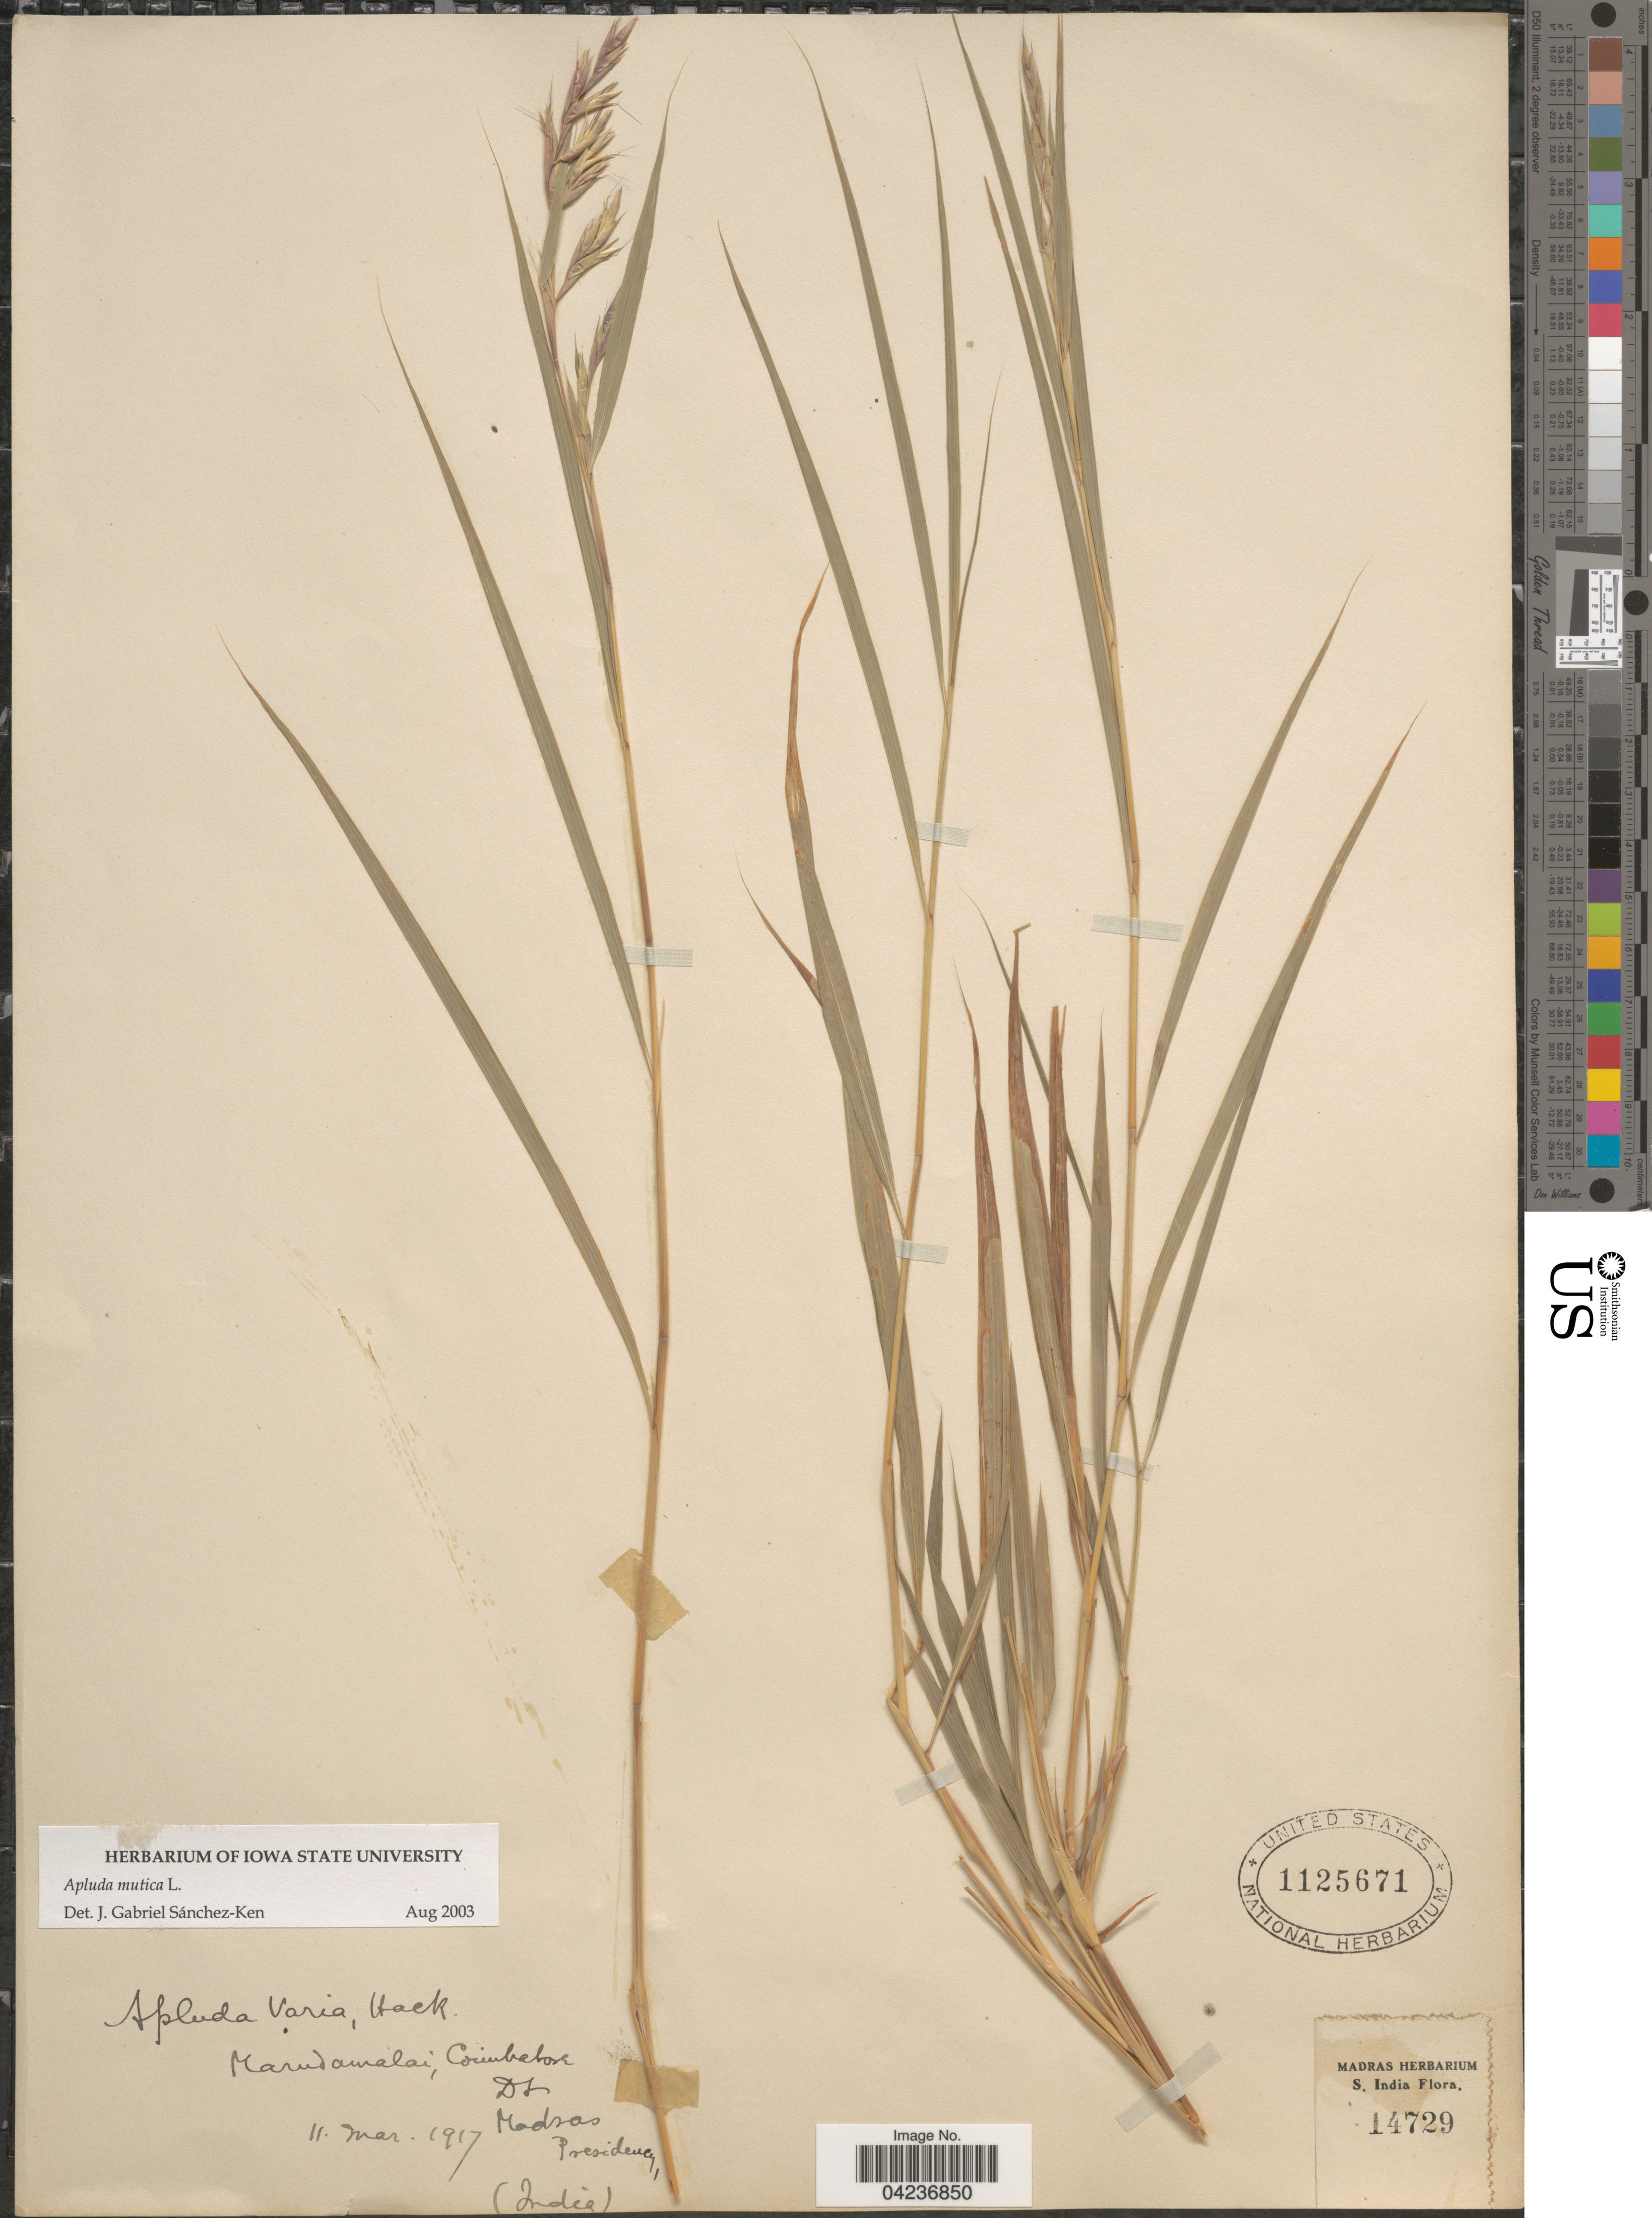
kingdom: Plantae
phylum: Tracheophyta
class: Liliopsida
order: Poales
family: Poaceae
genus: Apluda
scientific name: Apluda mutica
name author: L.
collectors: Ex herb. Madras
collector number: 14729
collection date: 1917-03-11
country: India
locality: Marudamalai, Coimbabore. Dt. Madras Presidency. S. India.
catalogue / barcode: US 1125671